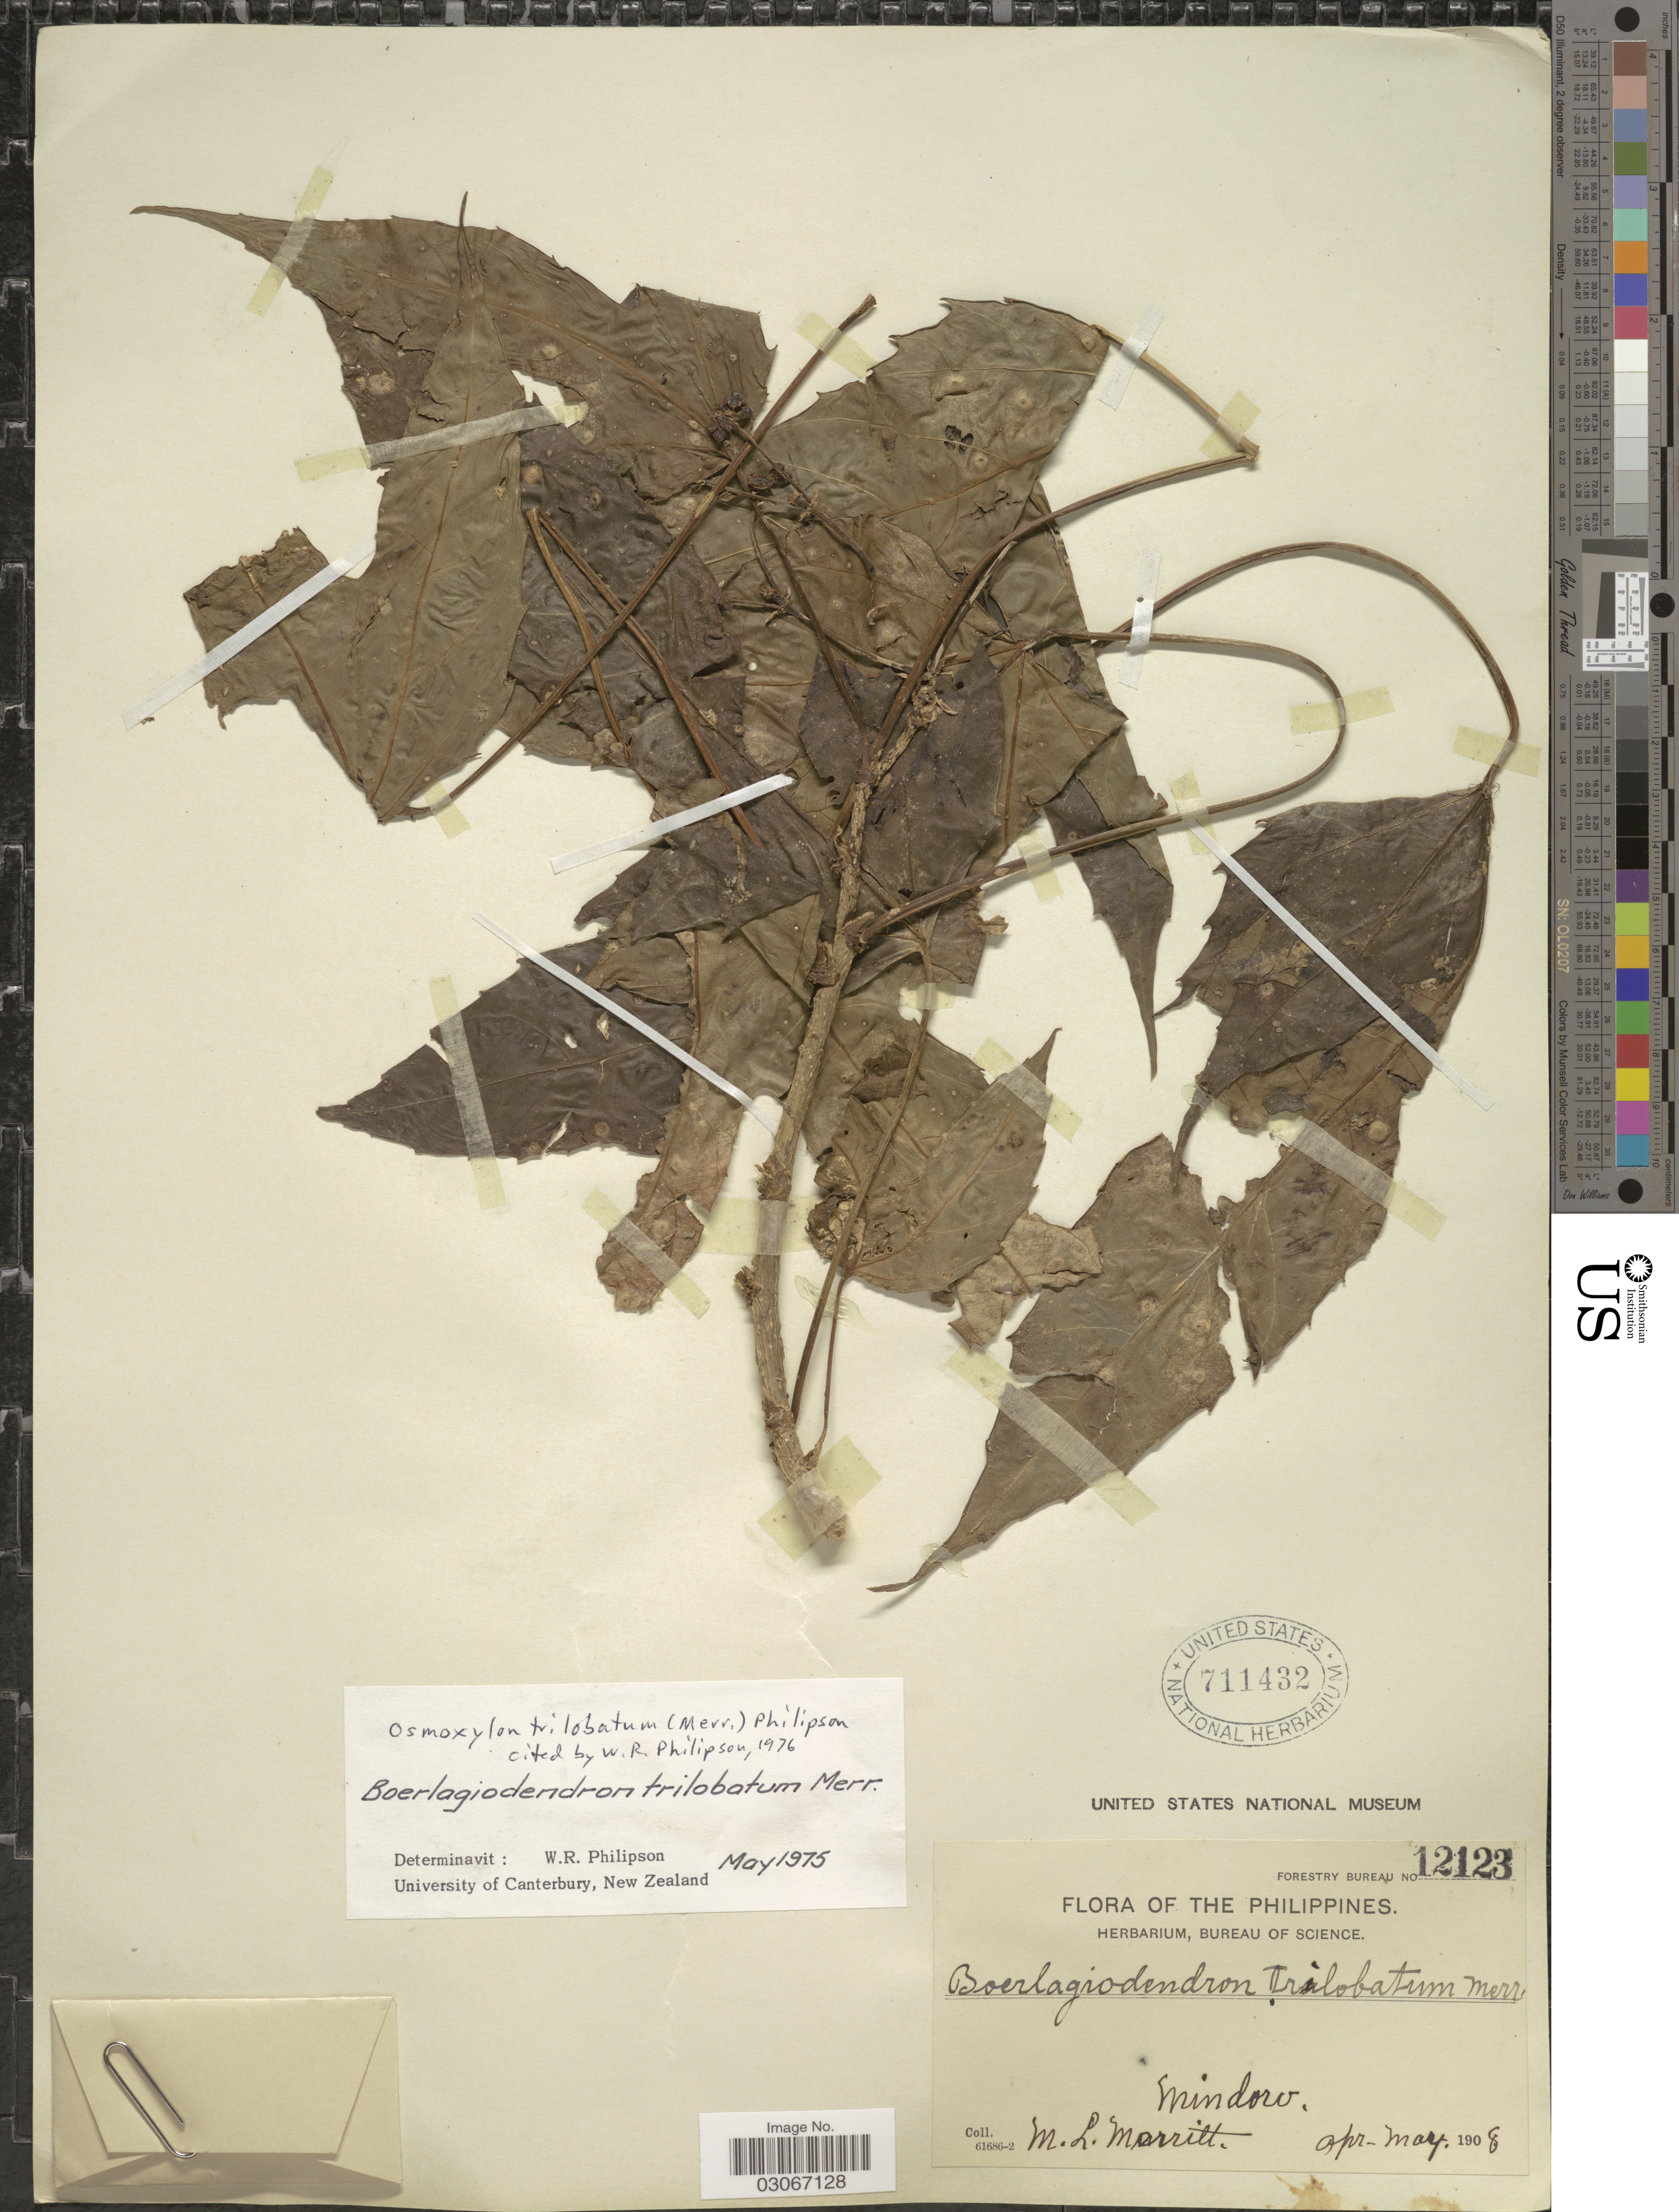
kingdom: Plantae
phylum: Tracheophyta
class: Magnoliopsida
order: Apiales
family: Araliaceae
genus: Osmoxylon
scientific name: Osmoxylon trilobatum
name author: (Merr.) Philipson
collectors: M. L. Merritt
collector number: Forestry Bureau 12123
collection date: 1908-04/1908-05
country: Philippines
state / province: Mimaropa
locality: Mindoro.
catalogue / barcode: US 711432